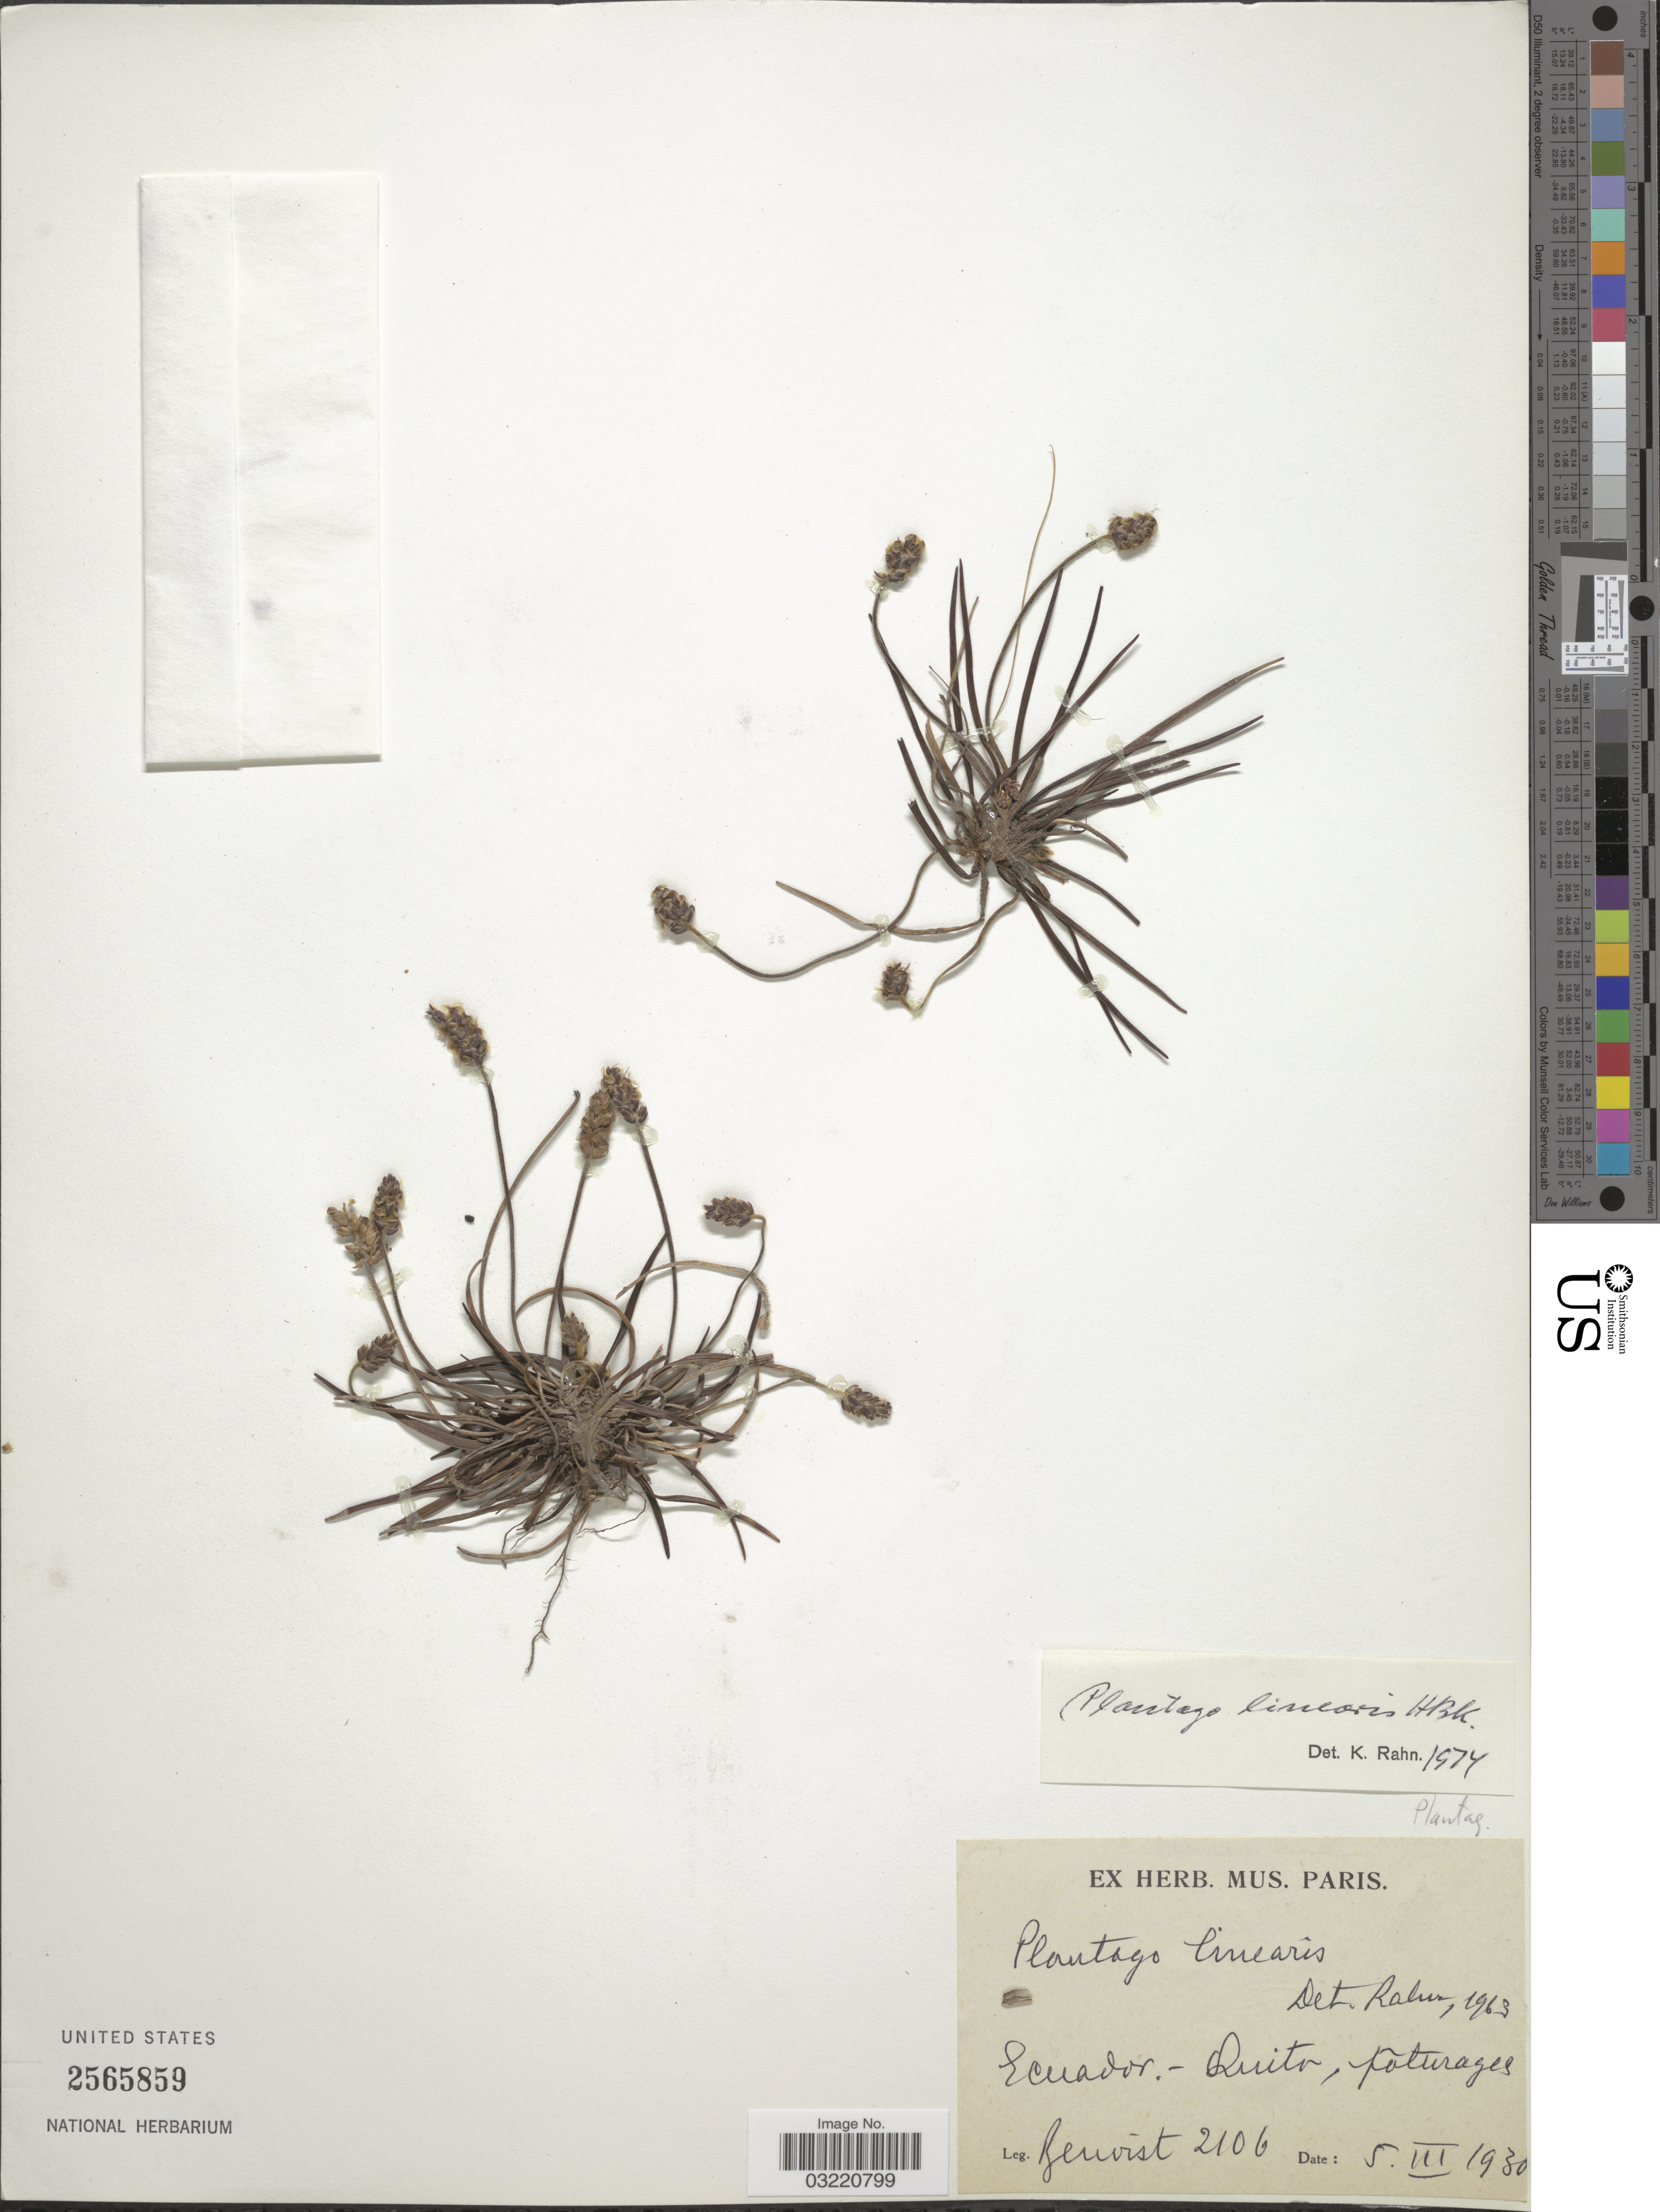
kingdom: Plantae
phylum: Tracheophyta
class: Magnoliopsida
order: Lamiales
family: Plantaginaceae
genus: Plantago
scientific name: Plantago linearis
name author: Kunth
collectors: -- Benoist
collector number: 2106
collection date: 1930-03-05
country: Ecuador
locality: Quito, poturages.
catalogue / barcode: US 2565859